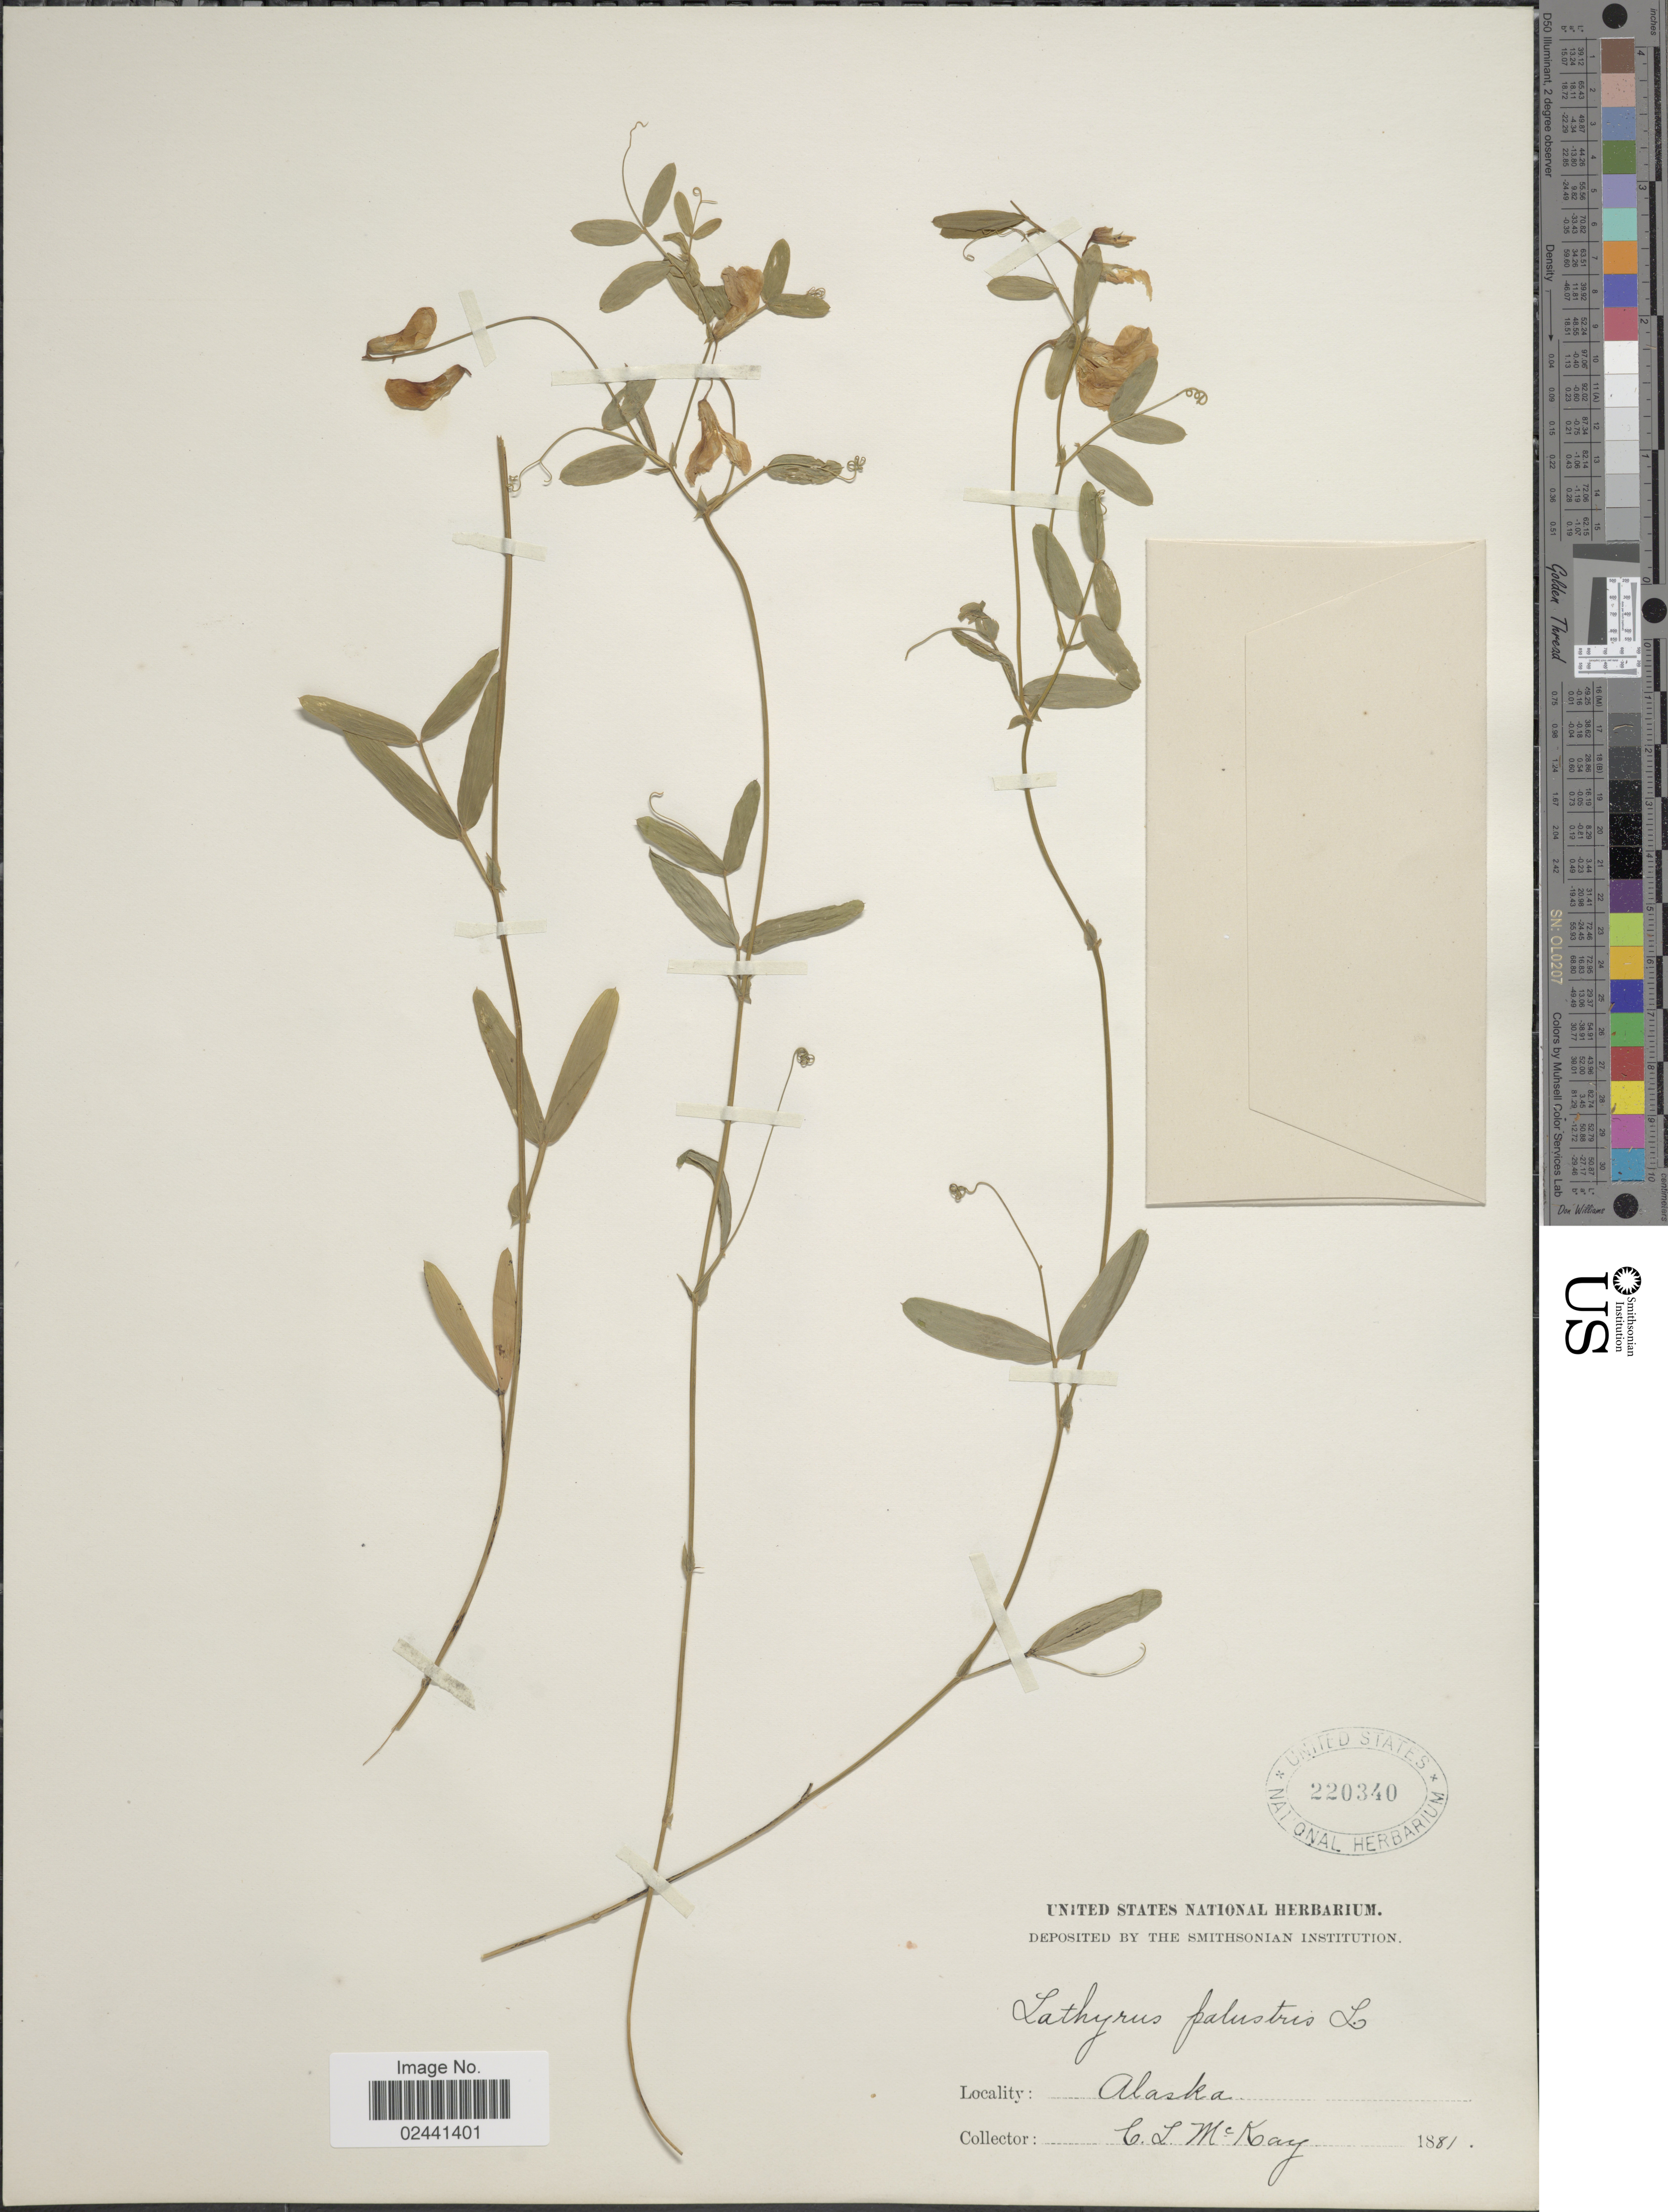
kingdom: Plantae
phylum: Tracheophyta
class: Magnoliopsida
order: Fabales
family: Fabaceae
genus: Lathyrus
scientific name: Lathyrus palustris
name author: L.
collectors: C. McKay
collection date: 1881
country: United States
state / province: Alaska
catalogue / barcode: US 220340